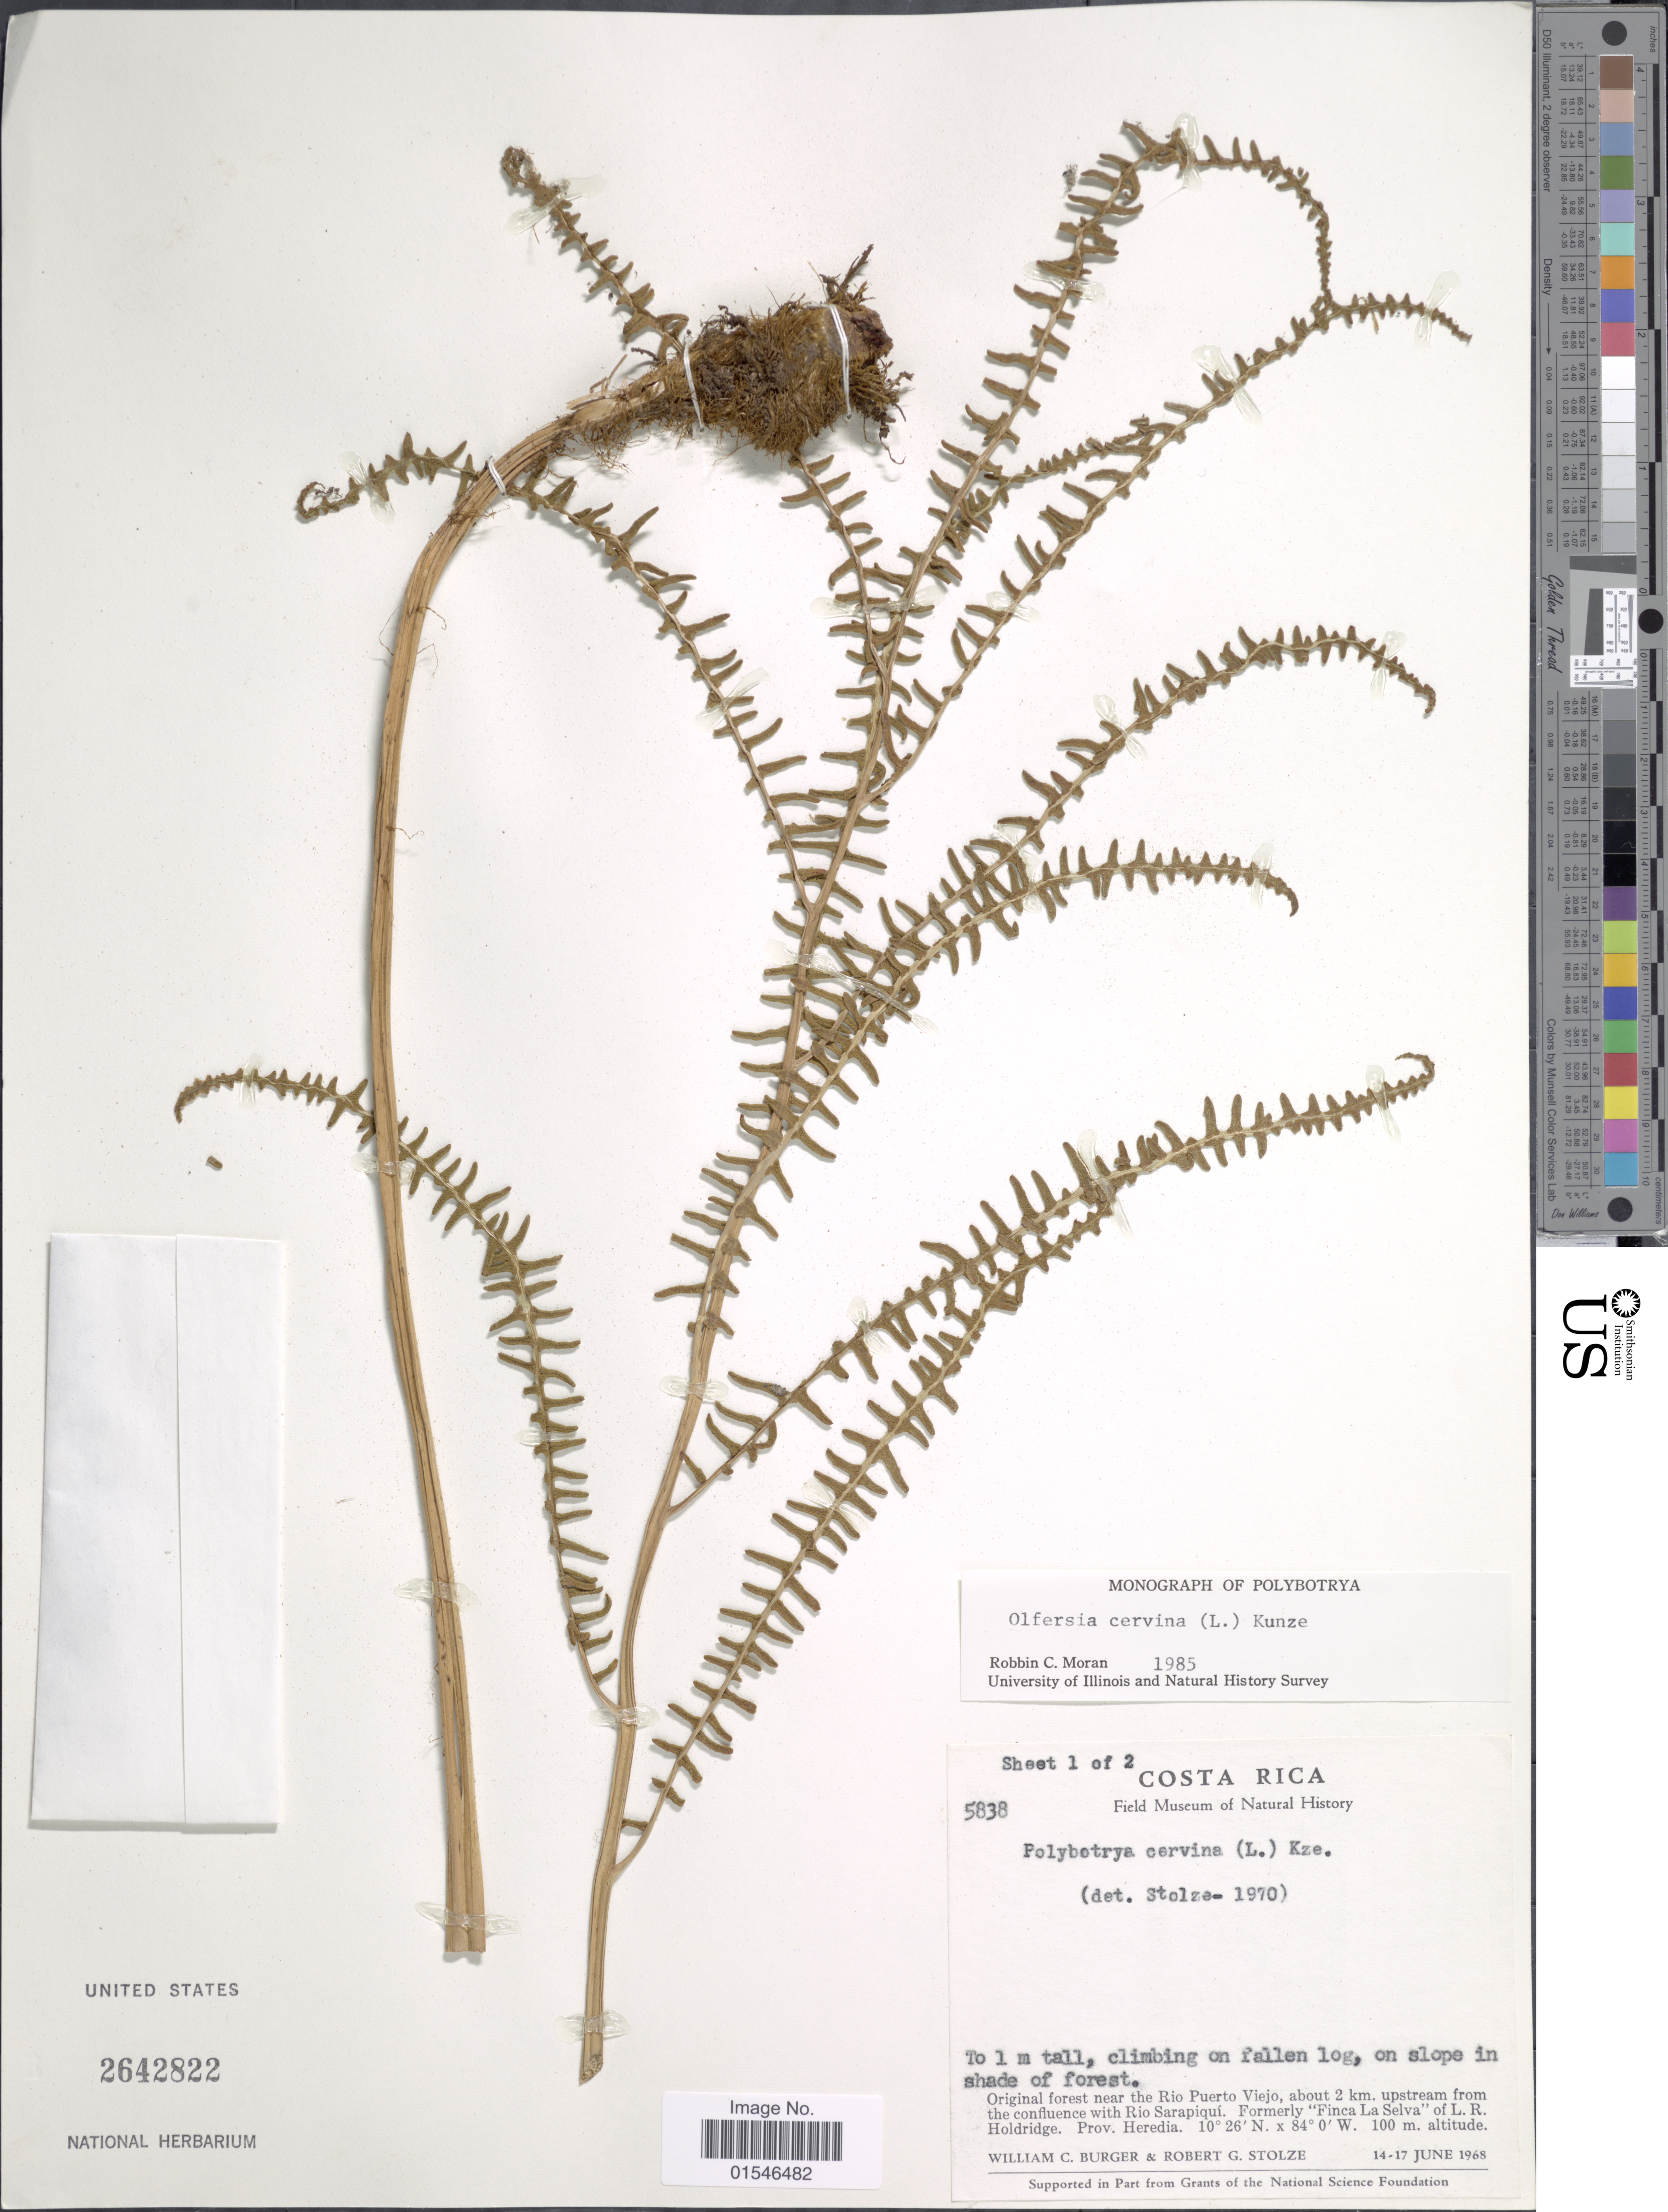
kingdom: Plantae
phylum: Tracheophyta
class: Polypodiopsida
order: Polypodiales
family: Dryopteridaceae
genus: Olfersia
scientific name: Olfersia cervina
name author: (L.) Kunze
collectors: W. Burger & R. G. Stolze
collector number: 5838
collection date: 1968-06-14/1968-06-17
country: Costa Rica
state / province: Heredia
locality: Original forest near the Rio Puerto Viejo, about 2 km. upstream from the confluence with Rio Sarapiquí. Formerly "Finca La Selva" of L. R. Holdridge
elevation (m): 100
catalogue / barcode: US 2642822